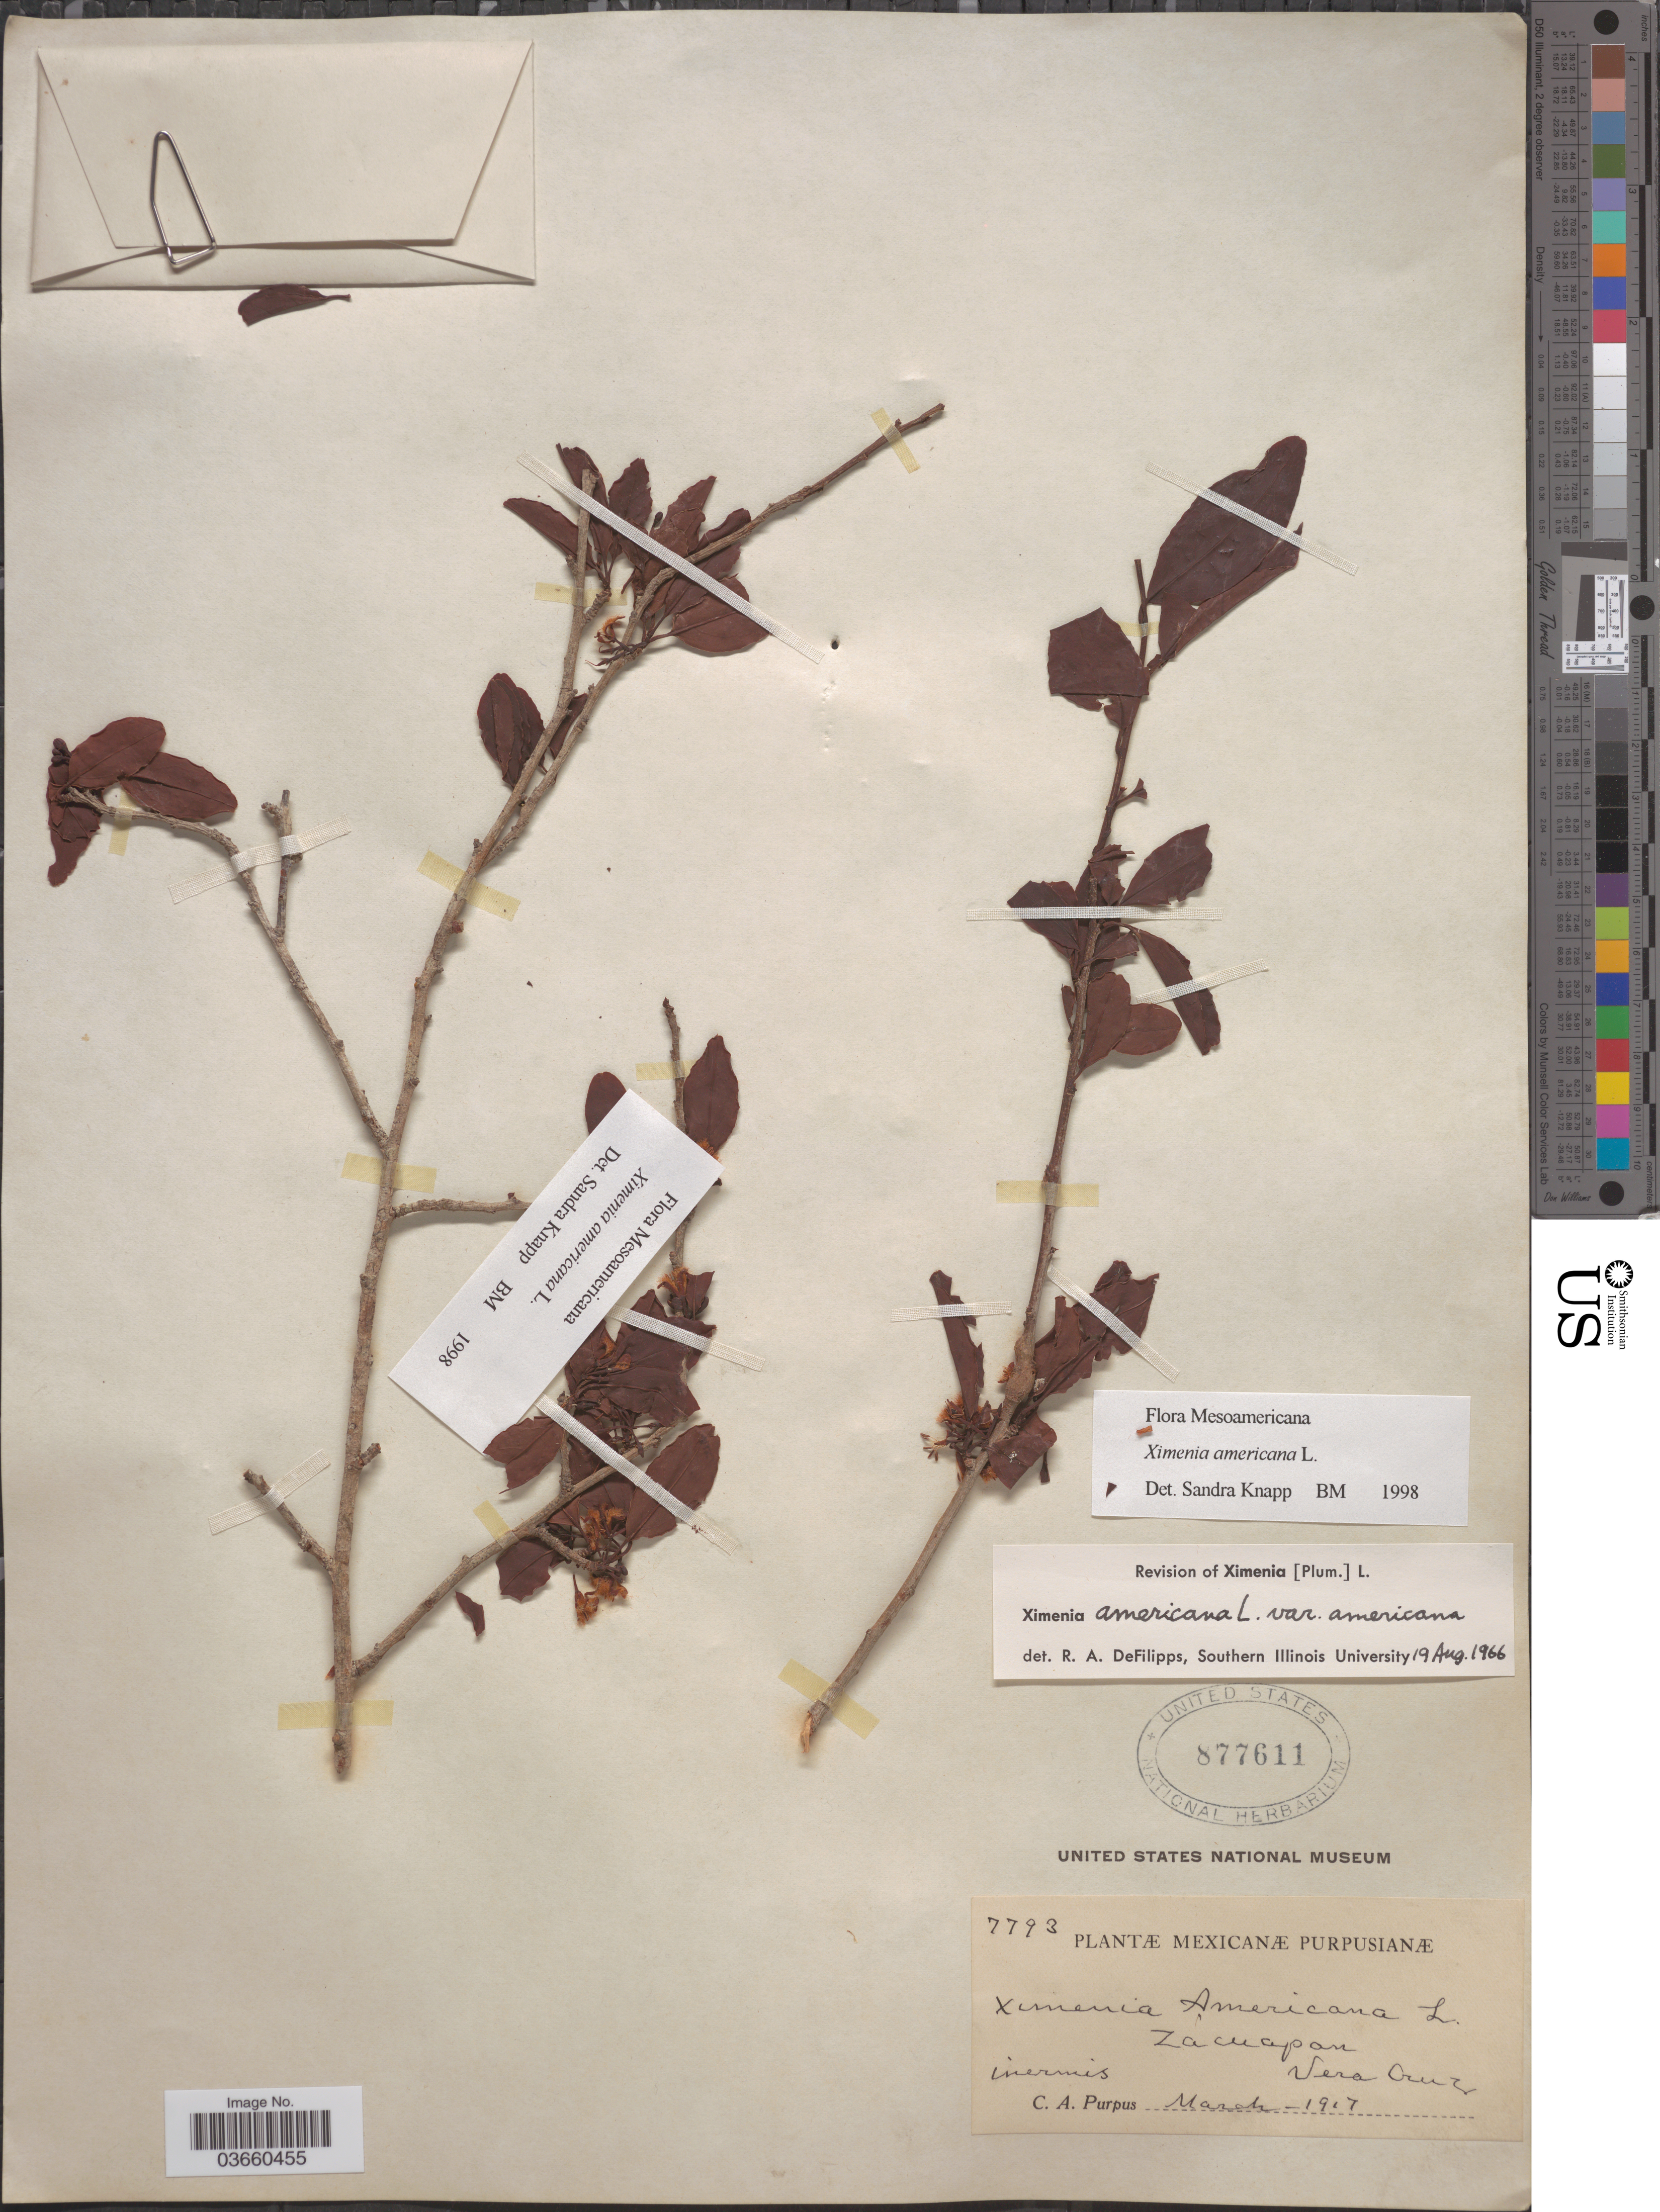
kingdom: Plantae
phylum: Tracheophyta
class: Magnoliopsida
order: Santalales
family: Ximeniaceae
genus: Ximenia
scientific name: Ximenia americana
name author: L.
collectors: C. A. Purpus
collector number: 7793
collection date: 1917-03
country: Mexico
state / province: Veracruz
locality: Zacuapan. Vera Cruz.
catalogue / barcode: US 877611